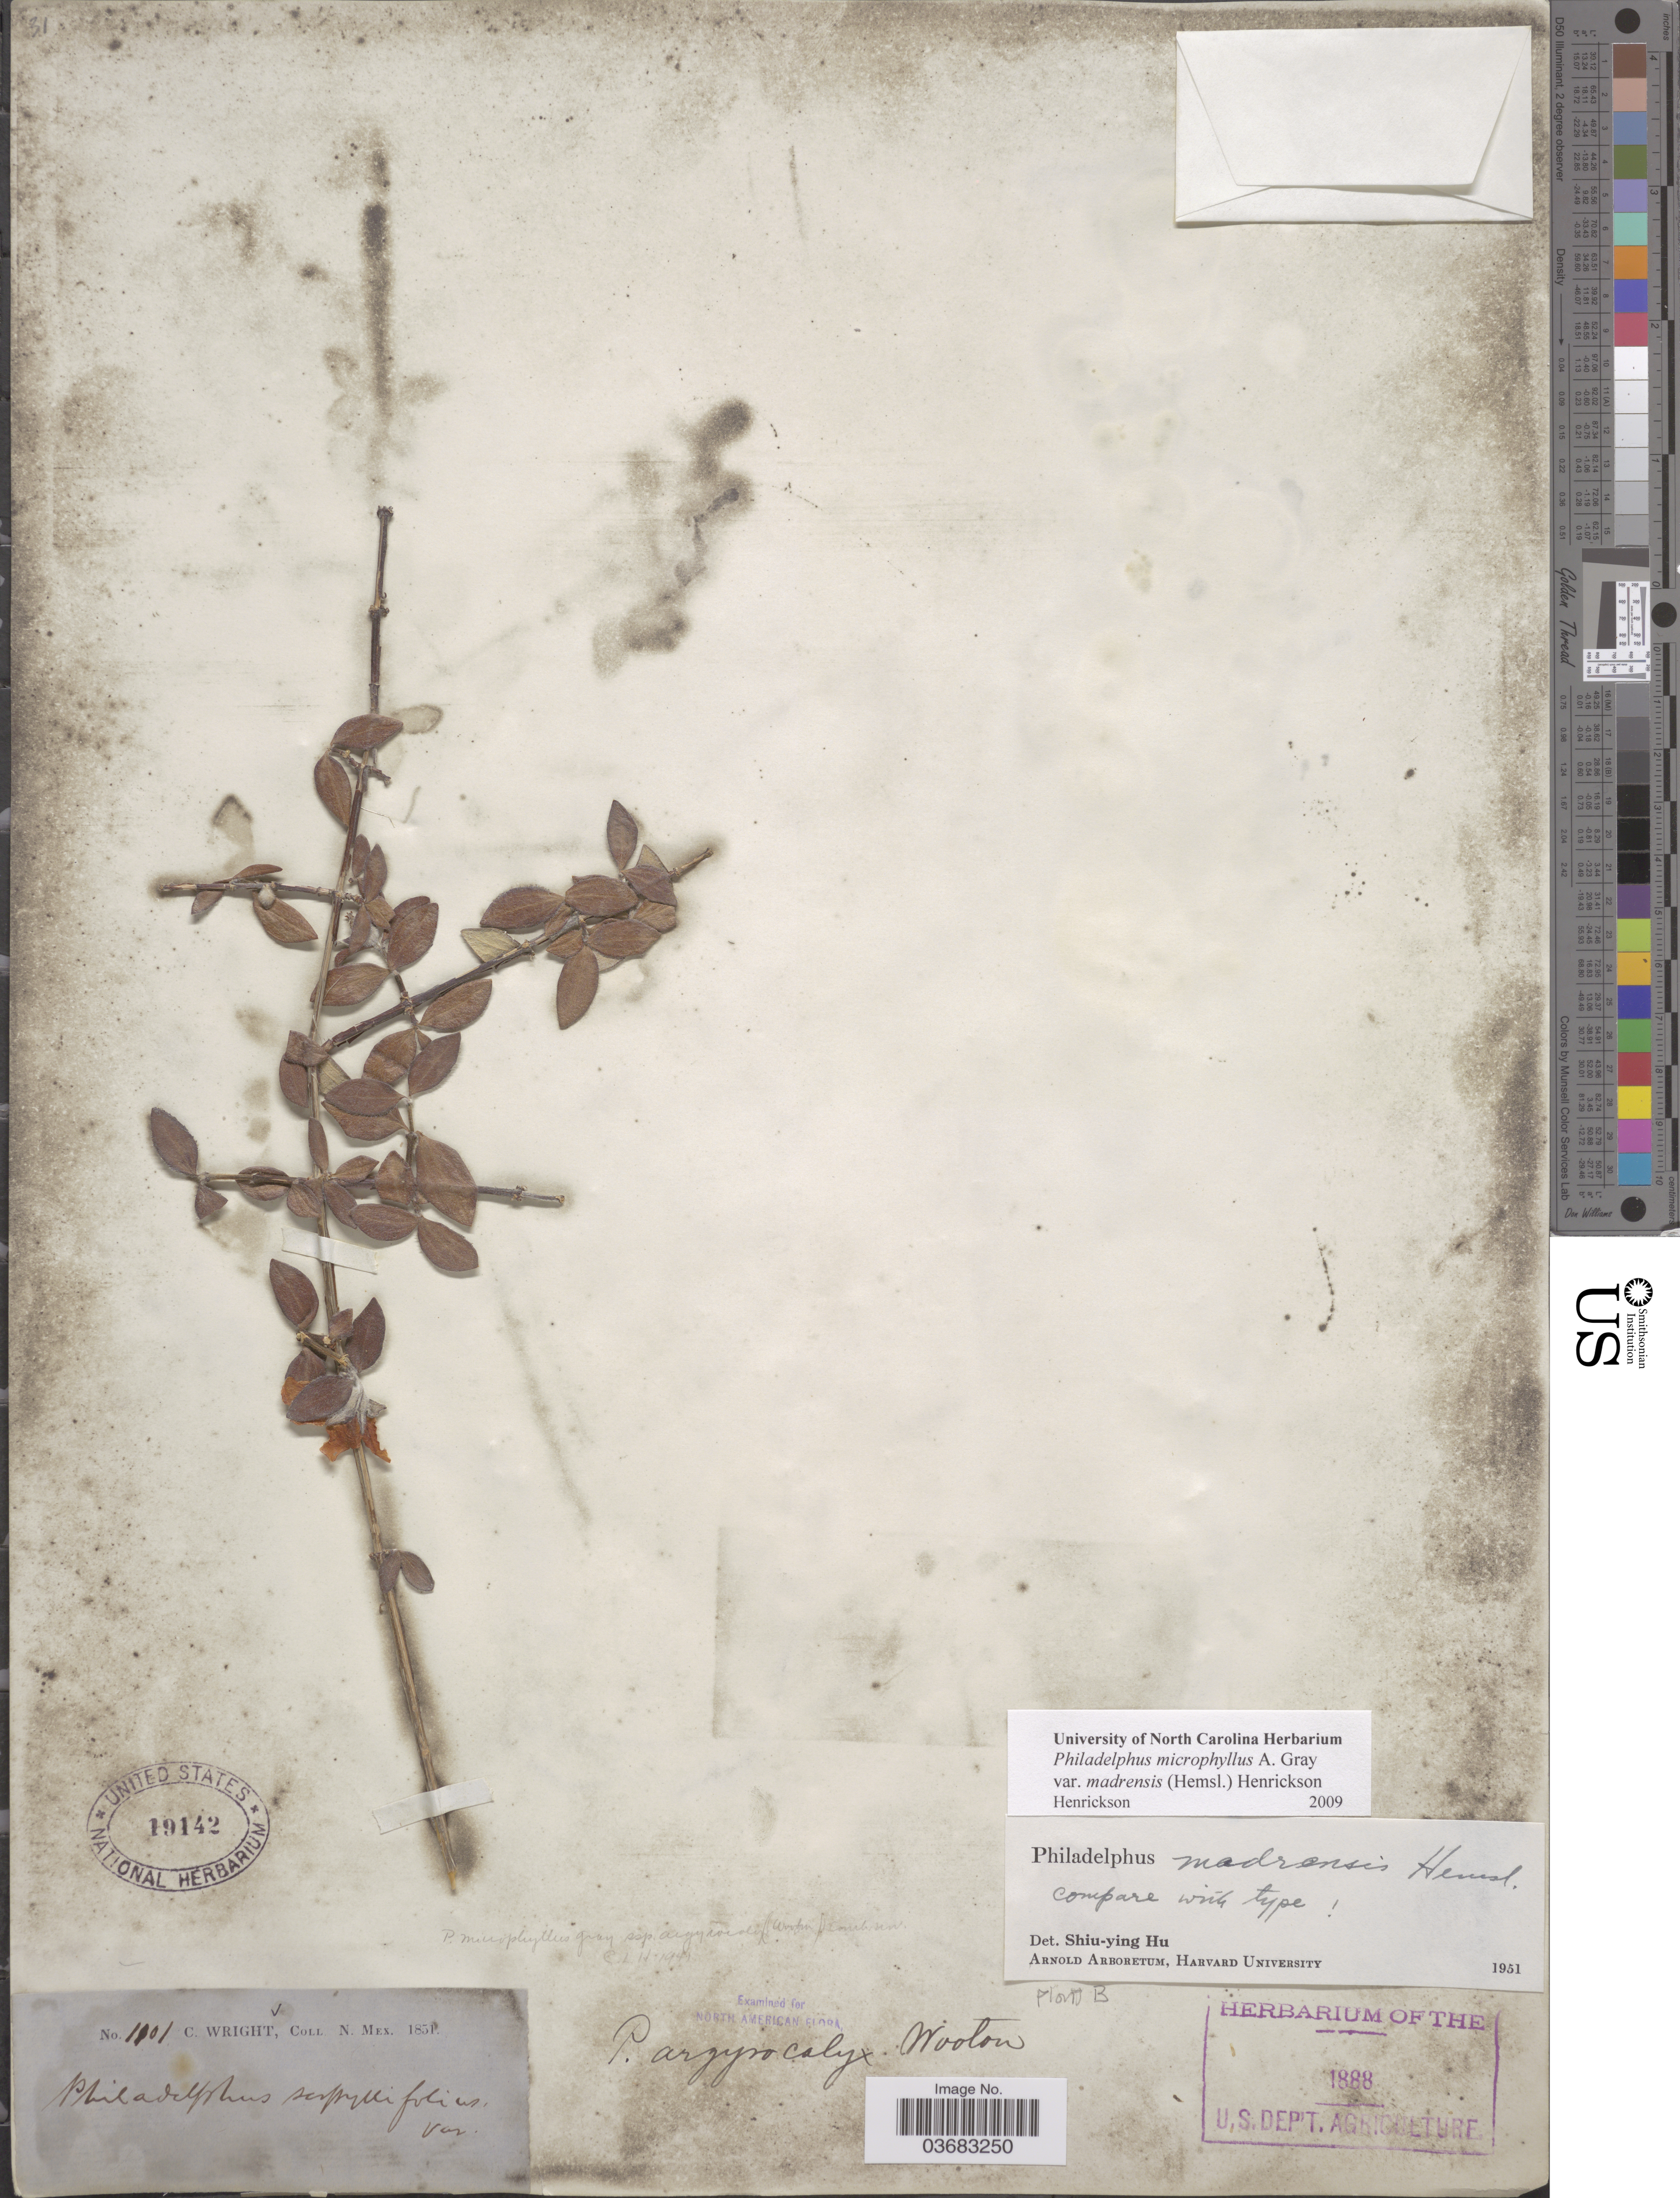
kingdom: Plantae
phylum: Tracheophyta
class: Magnoliopsida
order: Cornales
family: Hydrangeaceae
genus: Philadelphus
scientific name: Philadelphus microphyllus var. madrensis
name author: (Hemsl.) Henrickson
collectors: C. Wright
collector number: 1101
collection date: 1851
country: United States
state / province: New Mexico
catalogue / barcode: US 19142